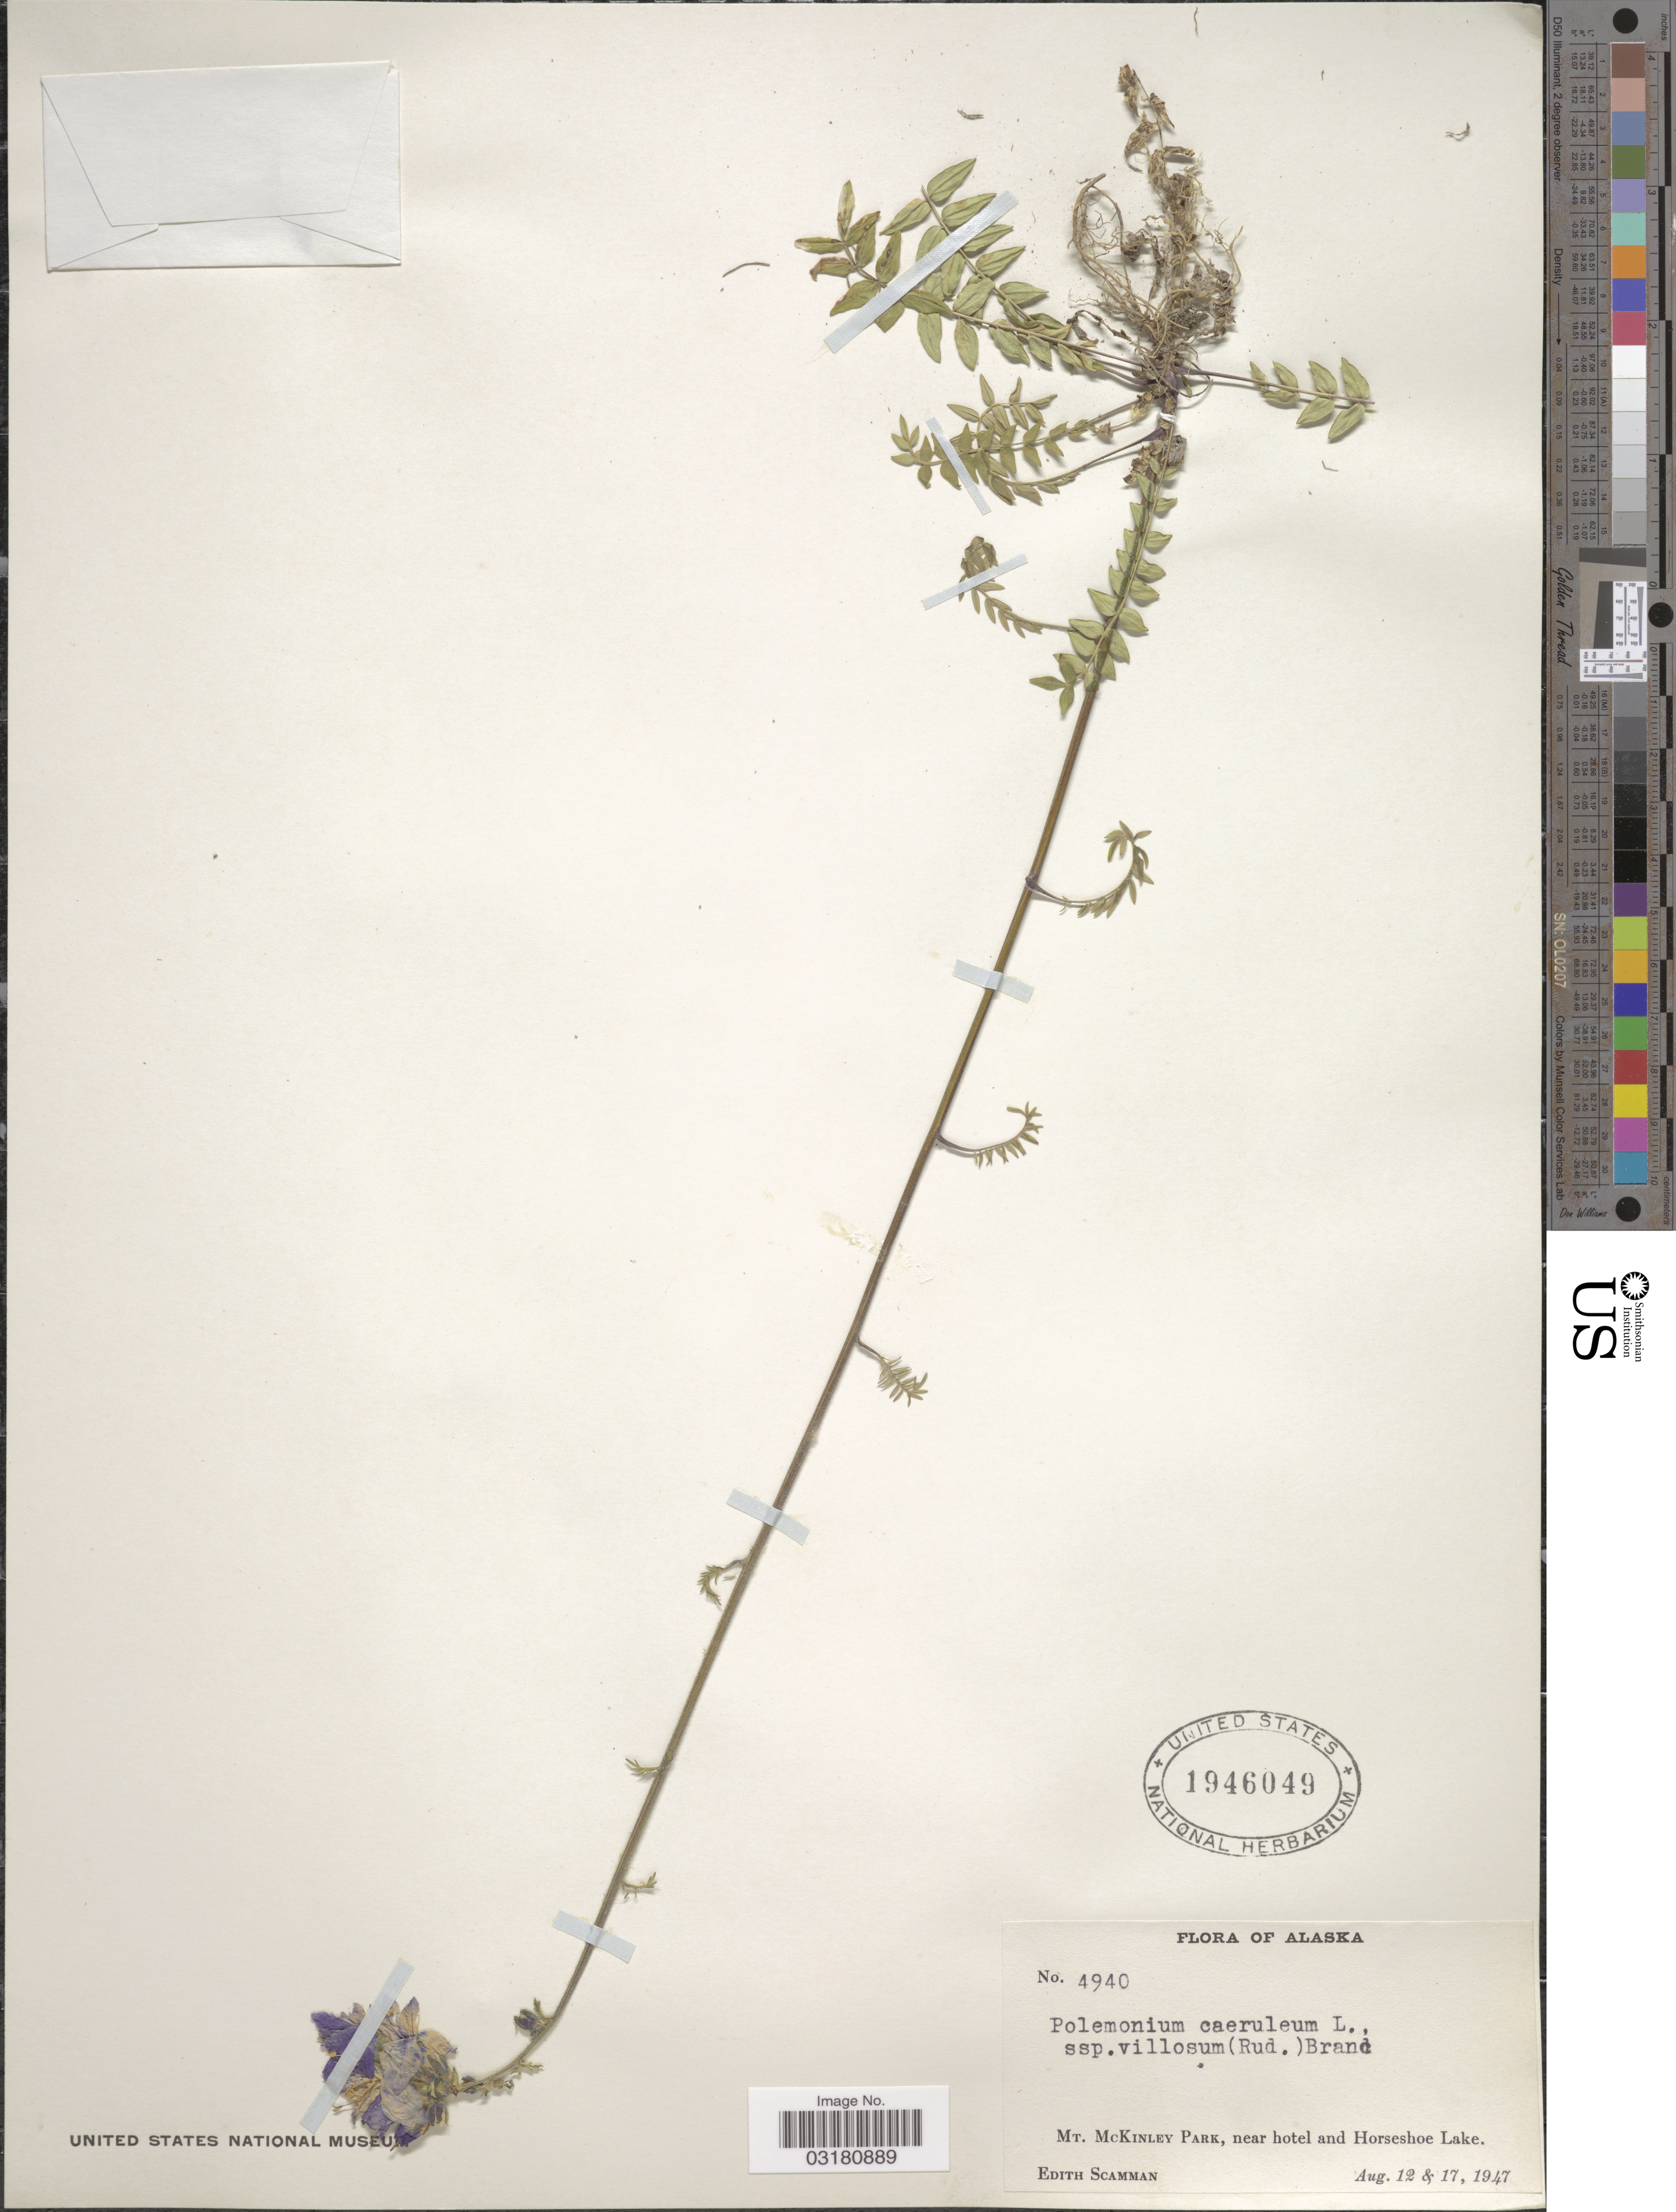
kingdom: Plantae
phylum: Tracheophyta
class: Magnoliopsida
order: Ericales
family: Polemoniaceae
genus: Polemonium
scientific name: Polemonium caeruleum subsp. villosum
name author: (Rudolph ex Georgi) Brand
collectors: E. Scamman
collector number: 4940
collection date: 1947-08-12/1947-08-17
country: United States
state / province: Alaska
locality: Mt. McKinley Park, near hotel and Horseshoe Lake.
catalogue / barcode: US 1946049